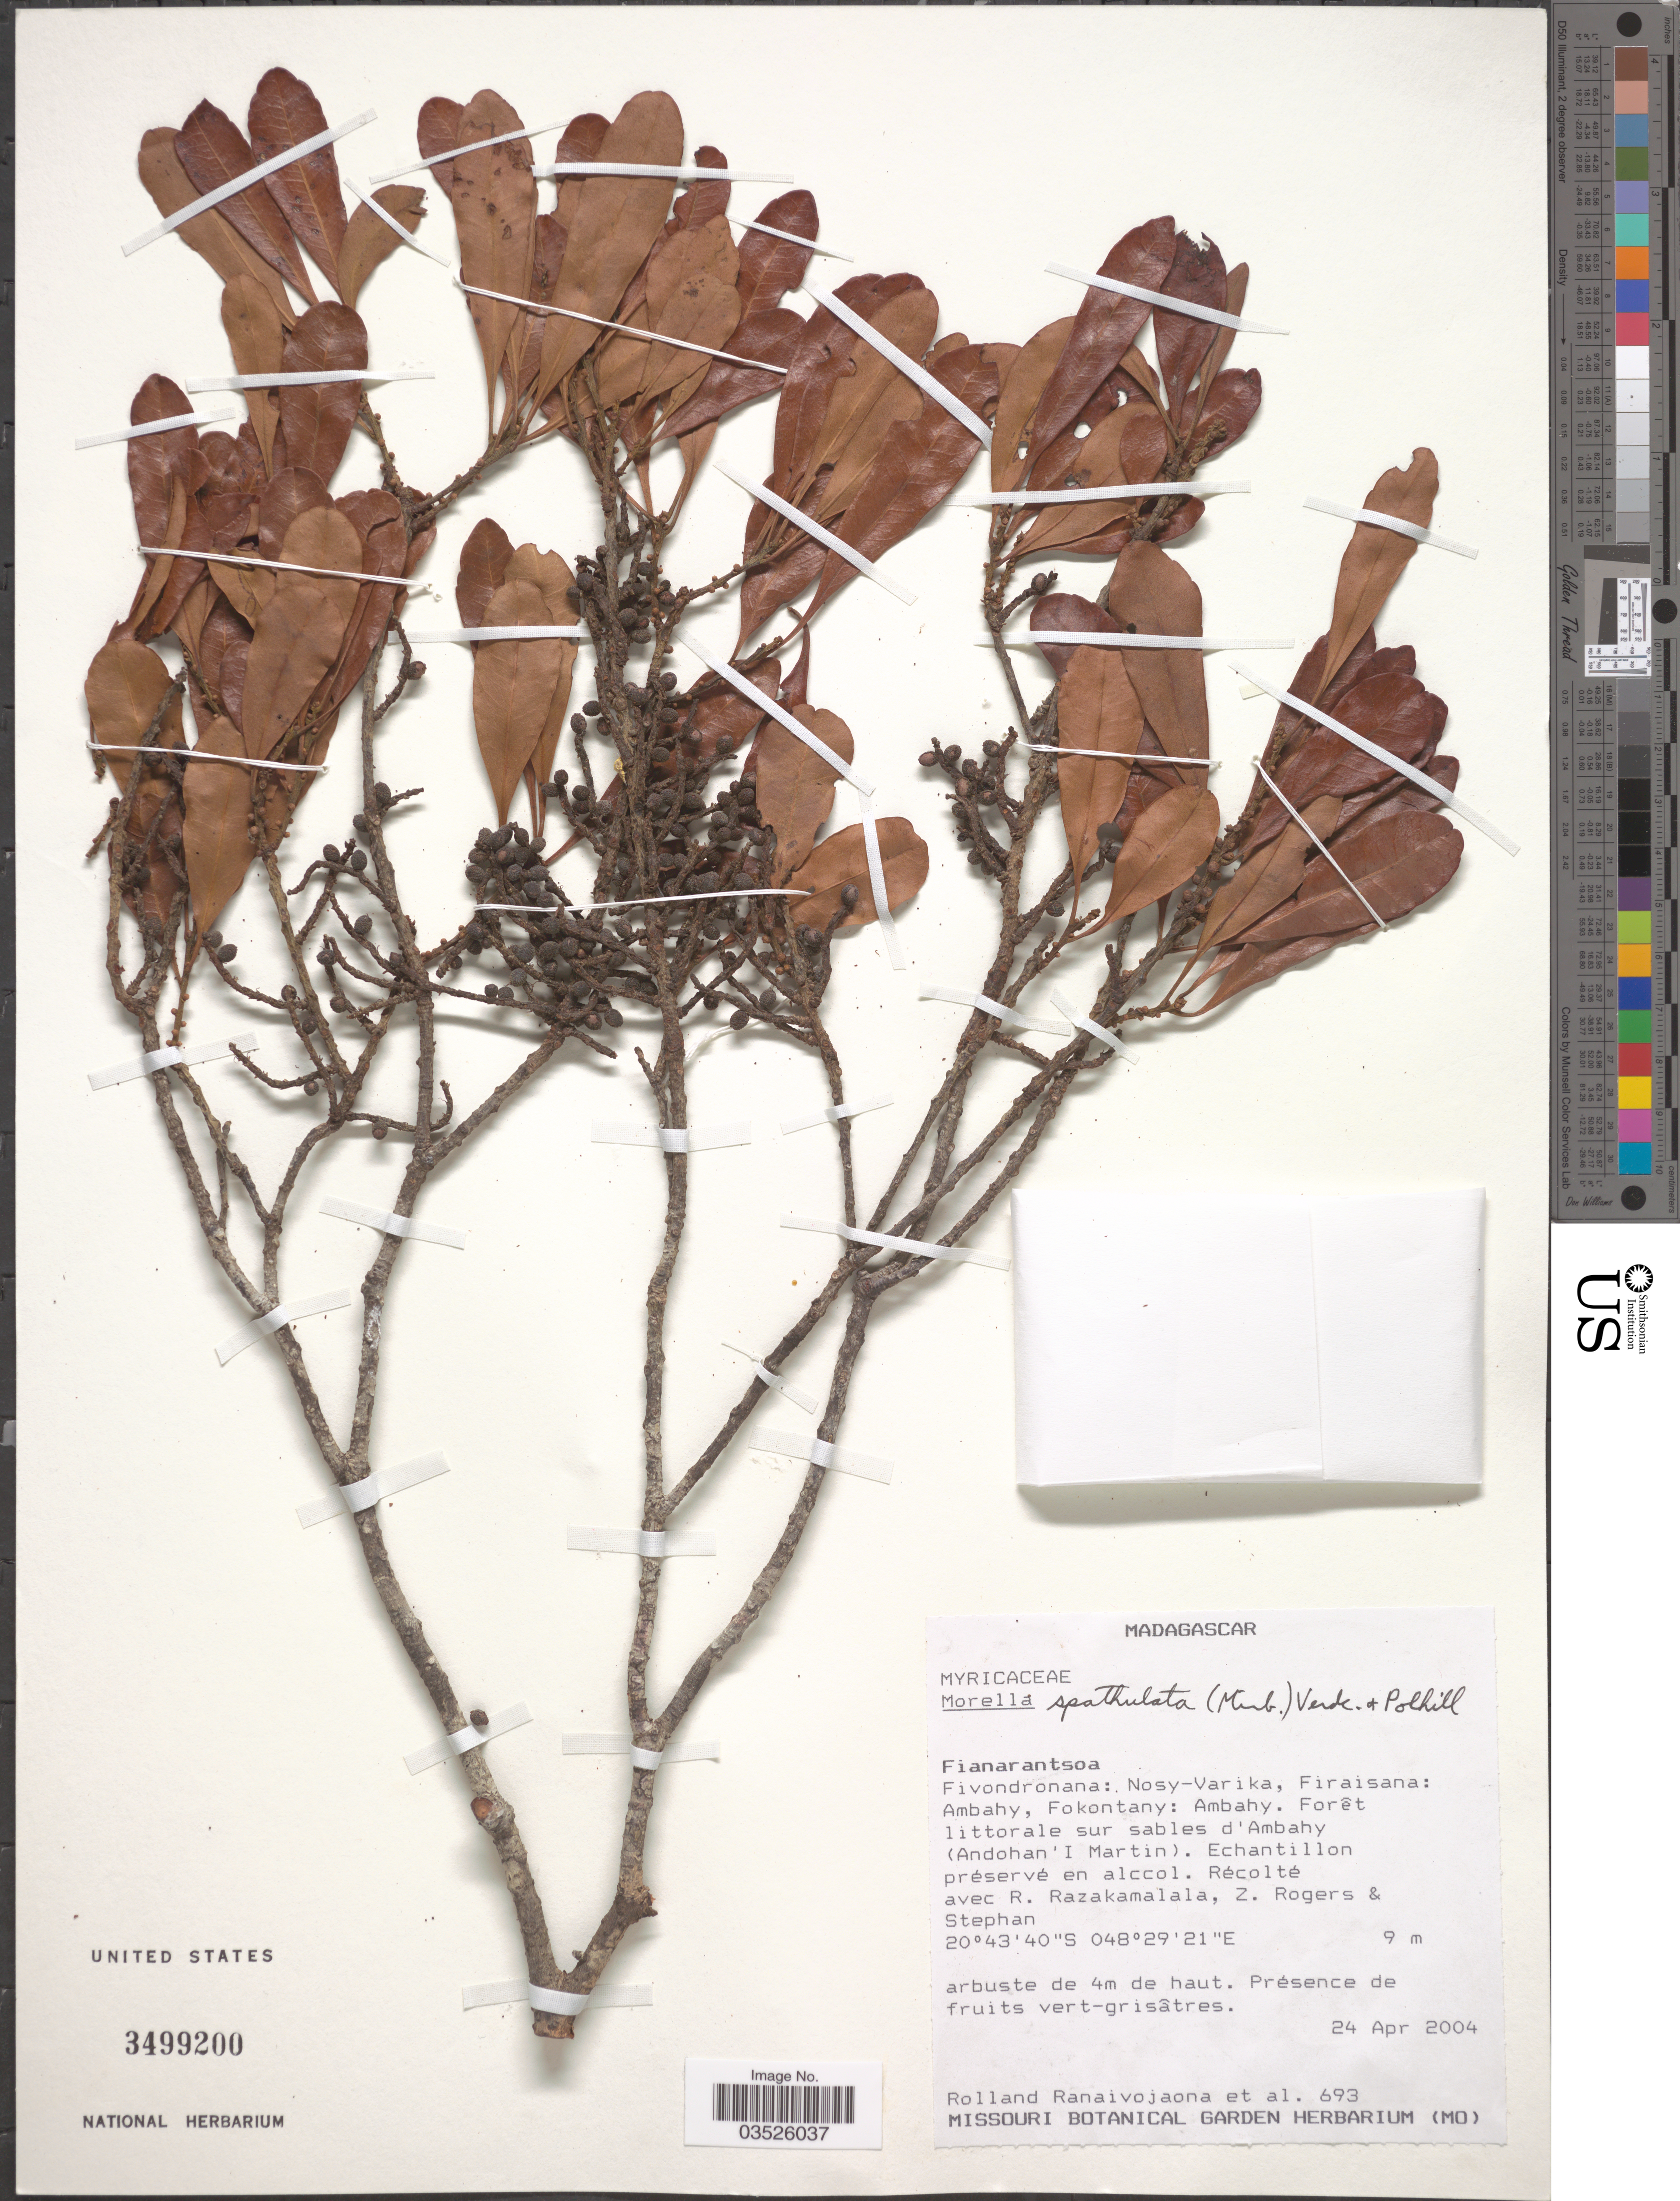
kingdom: Plantae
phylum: Tracheophyta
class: Magnoliopsida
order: Fagales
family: Myricaceae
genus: Morella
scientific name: Morella spathulata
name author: (Mirb.) Verdc. & Polhill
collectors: R. Ranaivojaona, R. Razakamalala, Z. S. Rogers & Stephan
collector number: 693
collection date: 2004-04-24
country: Madagascar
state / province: Vatovavy Fitovinany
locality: Fivondronana: Nosy-Varika, Firaisana: Ambahy, Fokontany: Ambahy. Forêt littorale sur sables d'Ambahy (Andohan' I Martin).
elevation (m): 9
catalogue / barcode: US 3499200